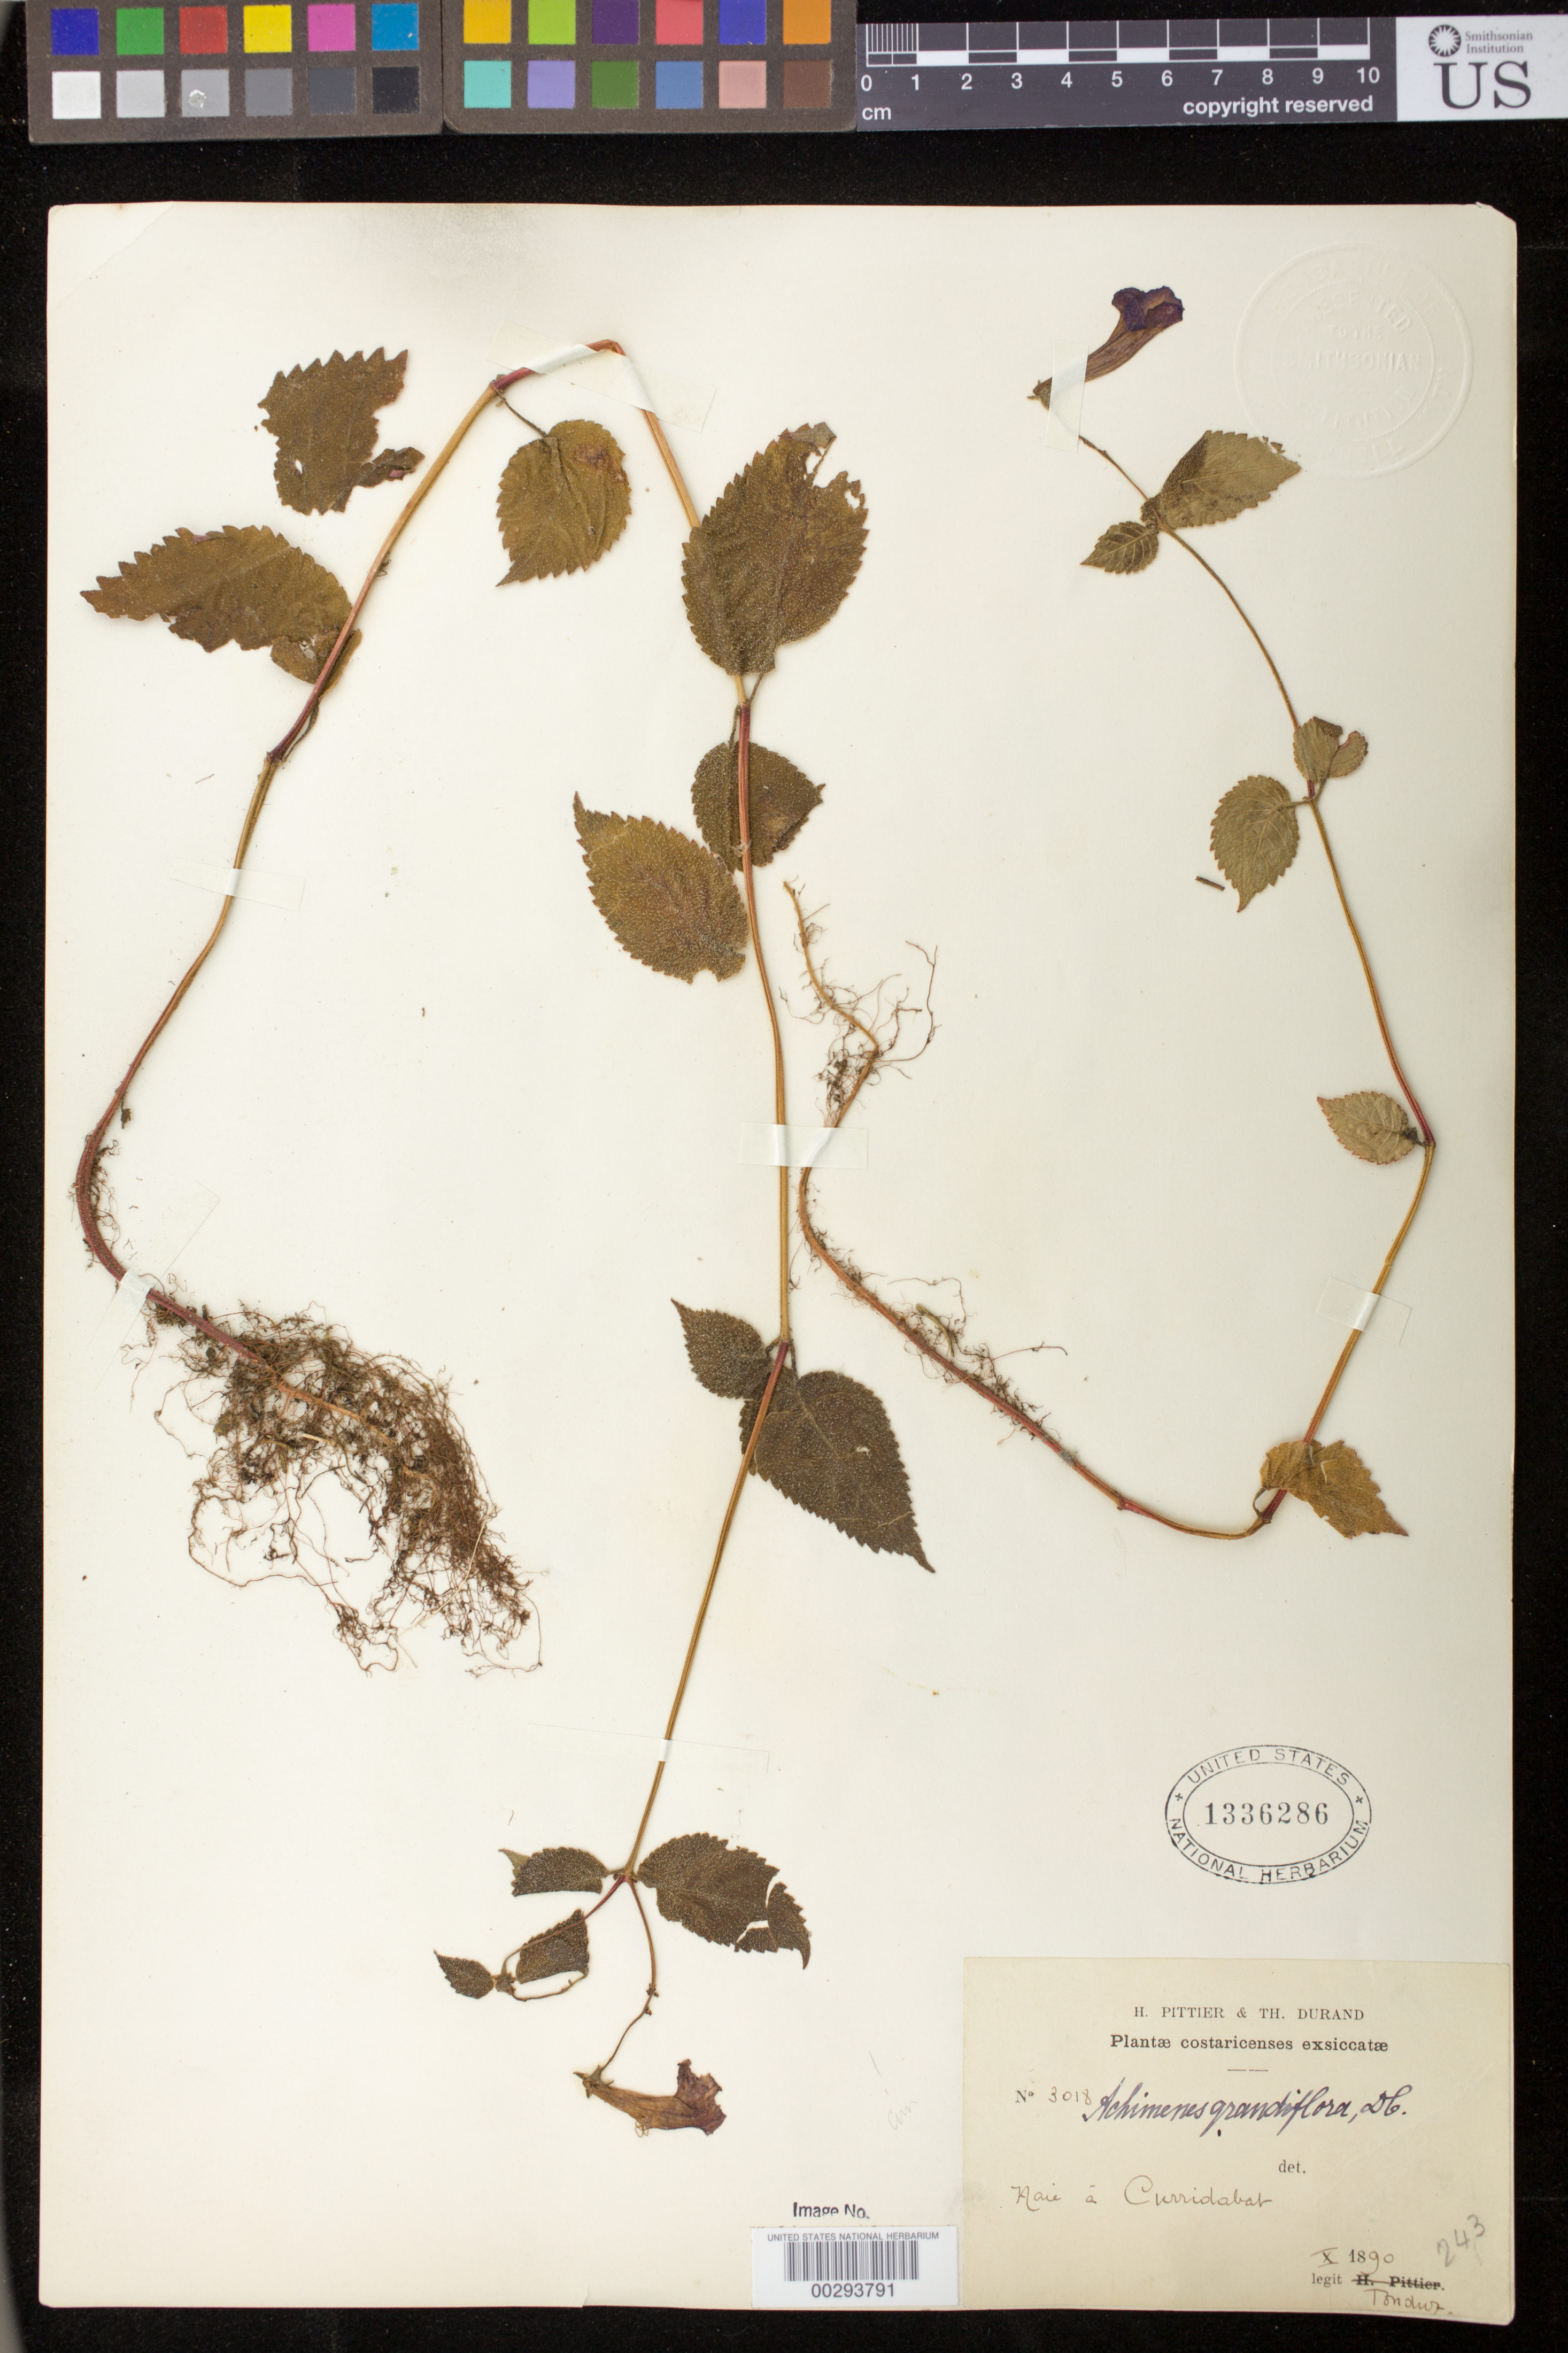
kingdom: Plantae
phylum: Tracheophyta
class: Magnoliopsida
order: Lamiales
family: Gesneriaceae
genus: Achimenes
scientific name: Achimenes pedunculata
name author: Benth.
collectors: A. Tonduz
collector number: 3018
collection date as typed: Oct 1890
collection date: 1890-10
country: Costa Rica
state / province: San José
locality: Curridabat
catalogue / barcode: US 1336286